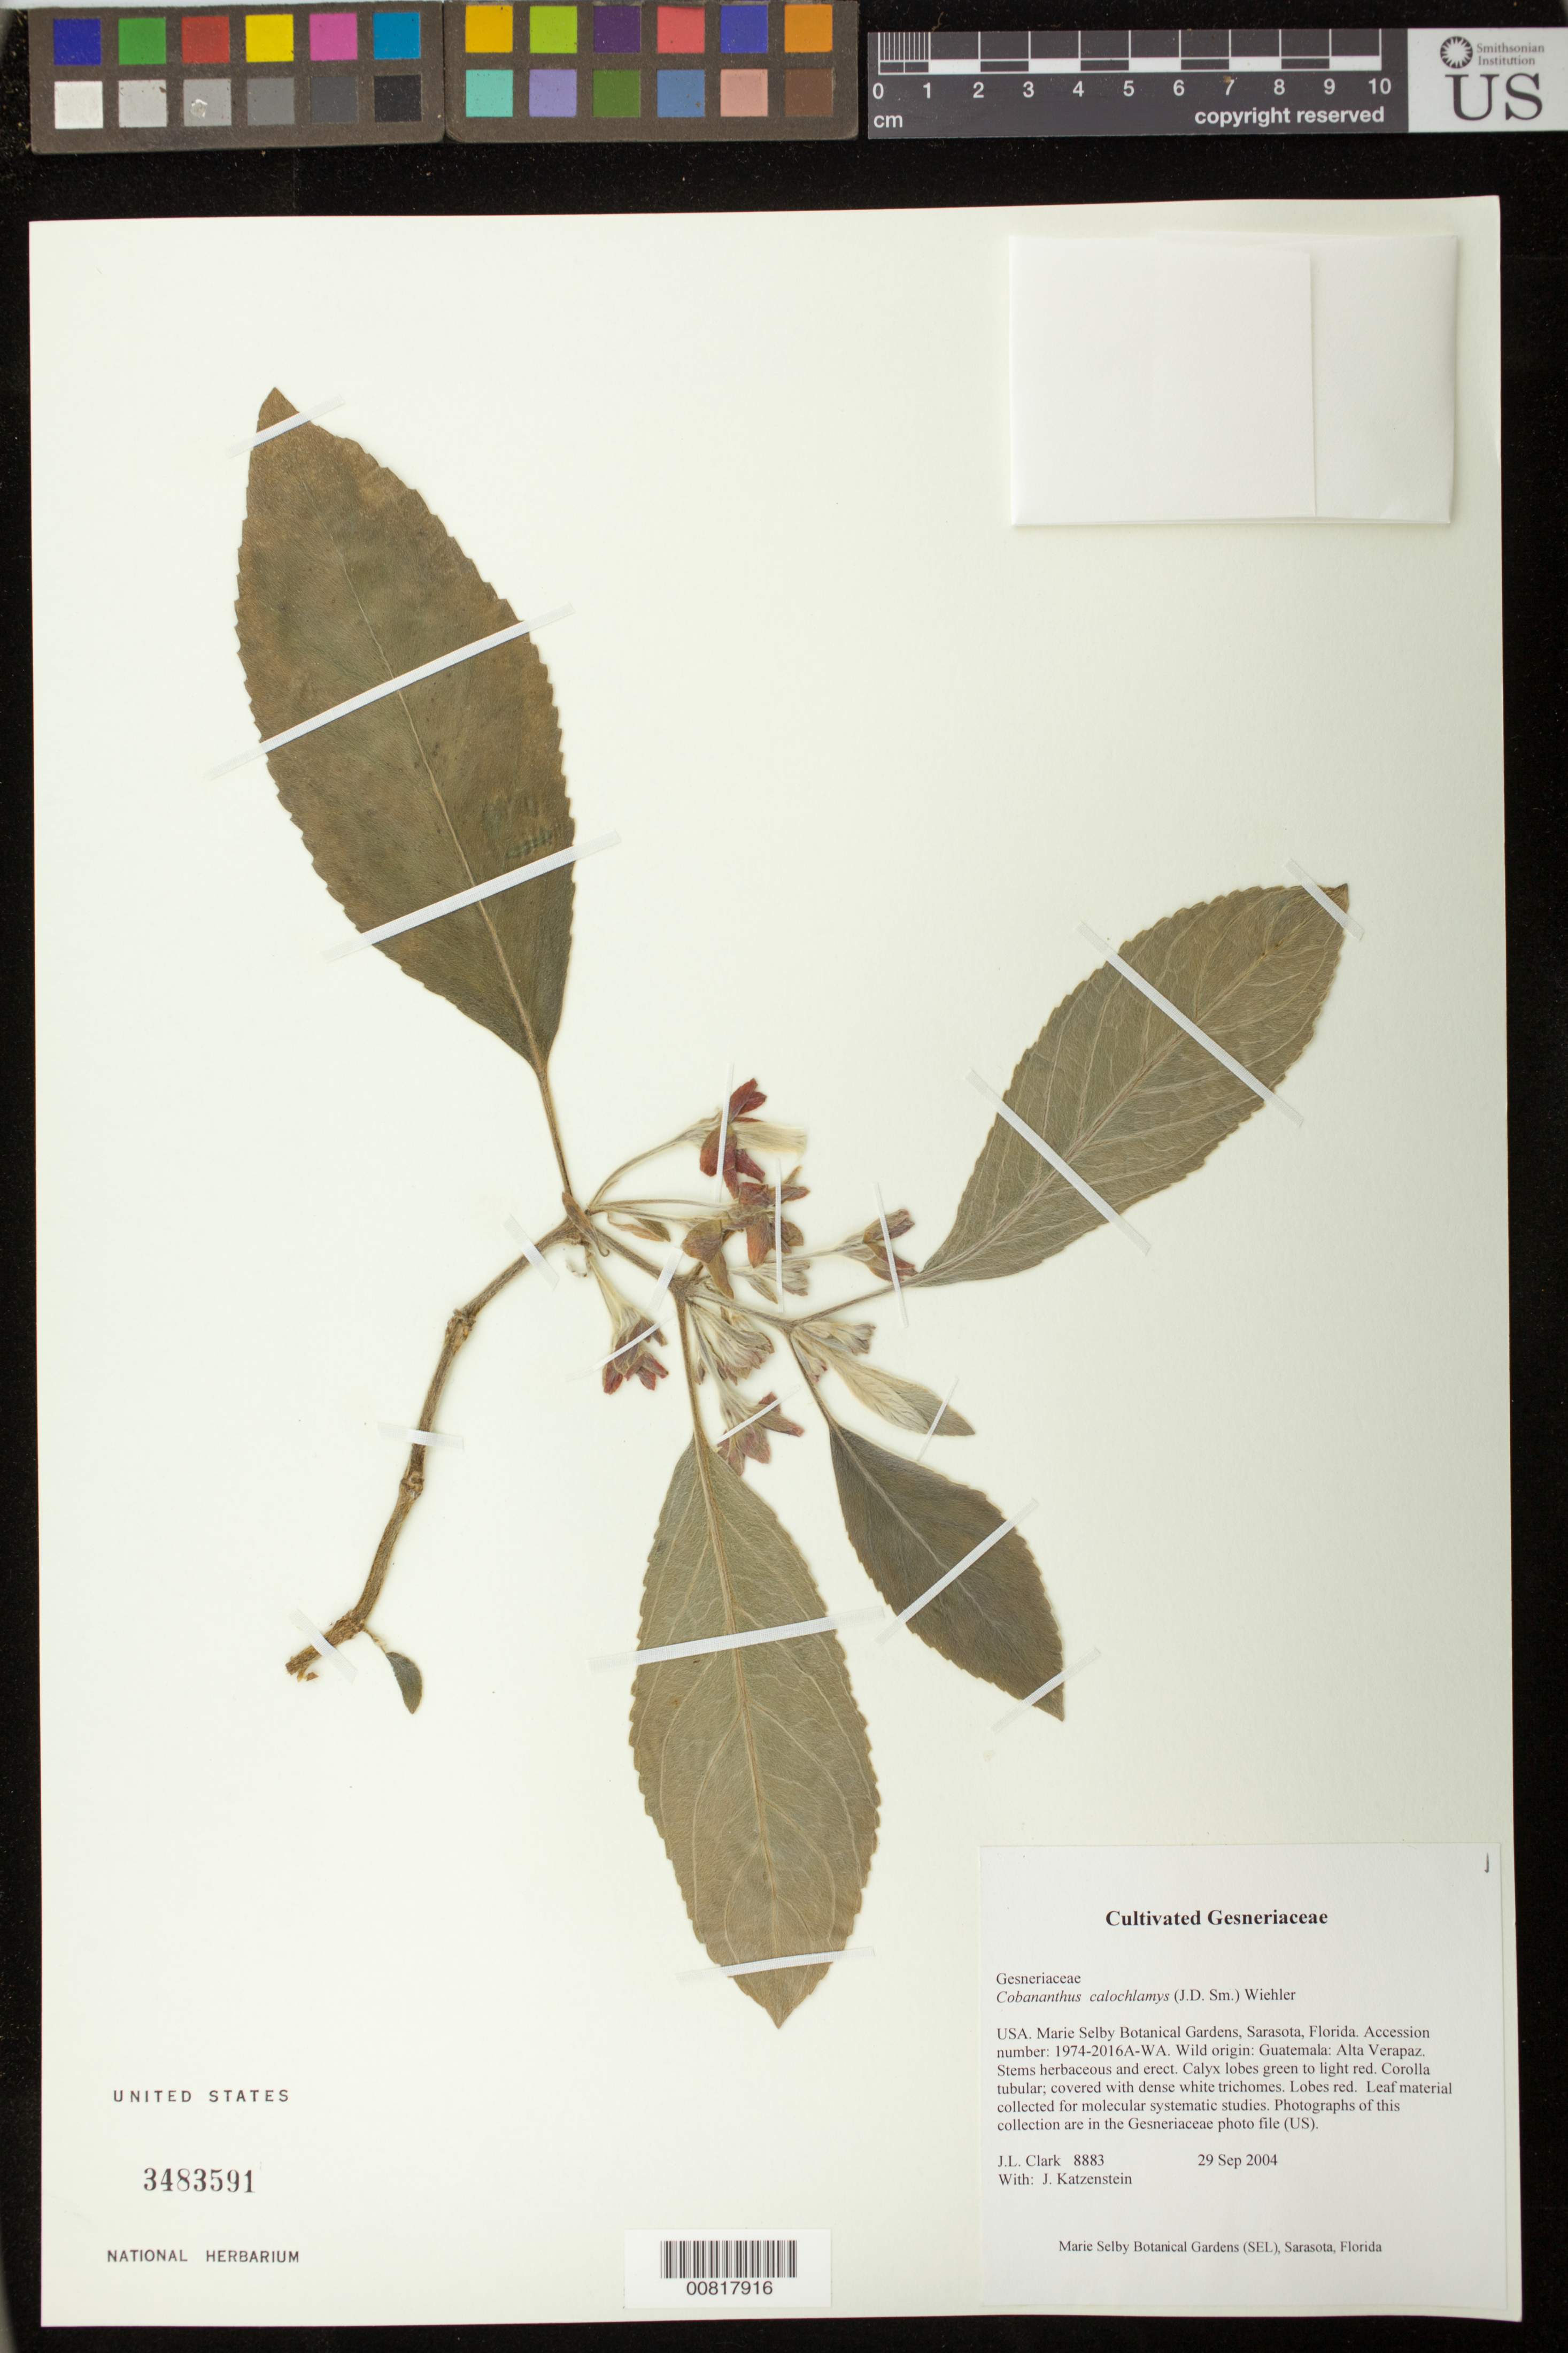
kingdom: Plantae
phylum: Tracheophyta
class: Magnoliopsida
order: Lamiales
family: Gesneriaceae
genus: Cobananthus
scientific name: Cobananthus calochlamys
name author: (Donn. Sm.) Wiehler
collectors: J. L. Clark & J. Katzenstein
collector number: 8883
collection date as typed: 29 Sep 2004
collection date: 2004-09-29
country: United States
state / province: Florida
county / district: Sarasota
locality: Marie Selby Botanical Gardens, Sarasota, Florida.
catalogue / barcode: US 3483591